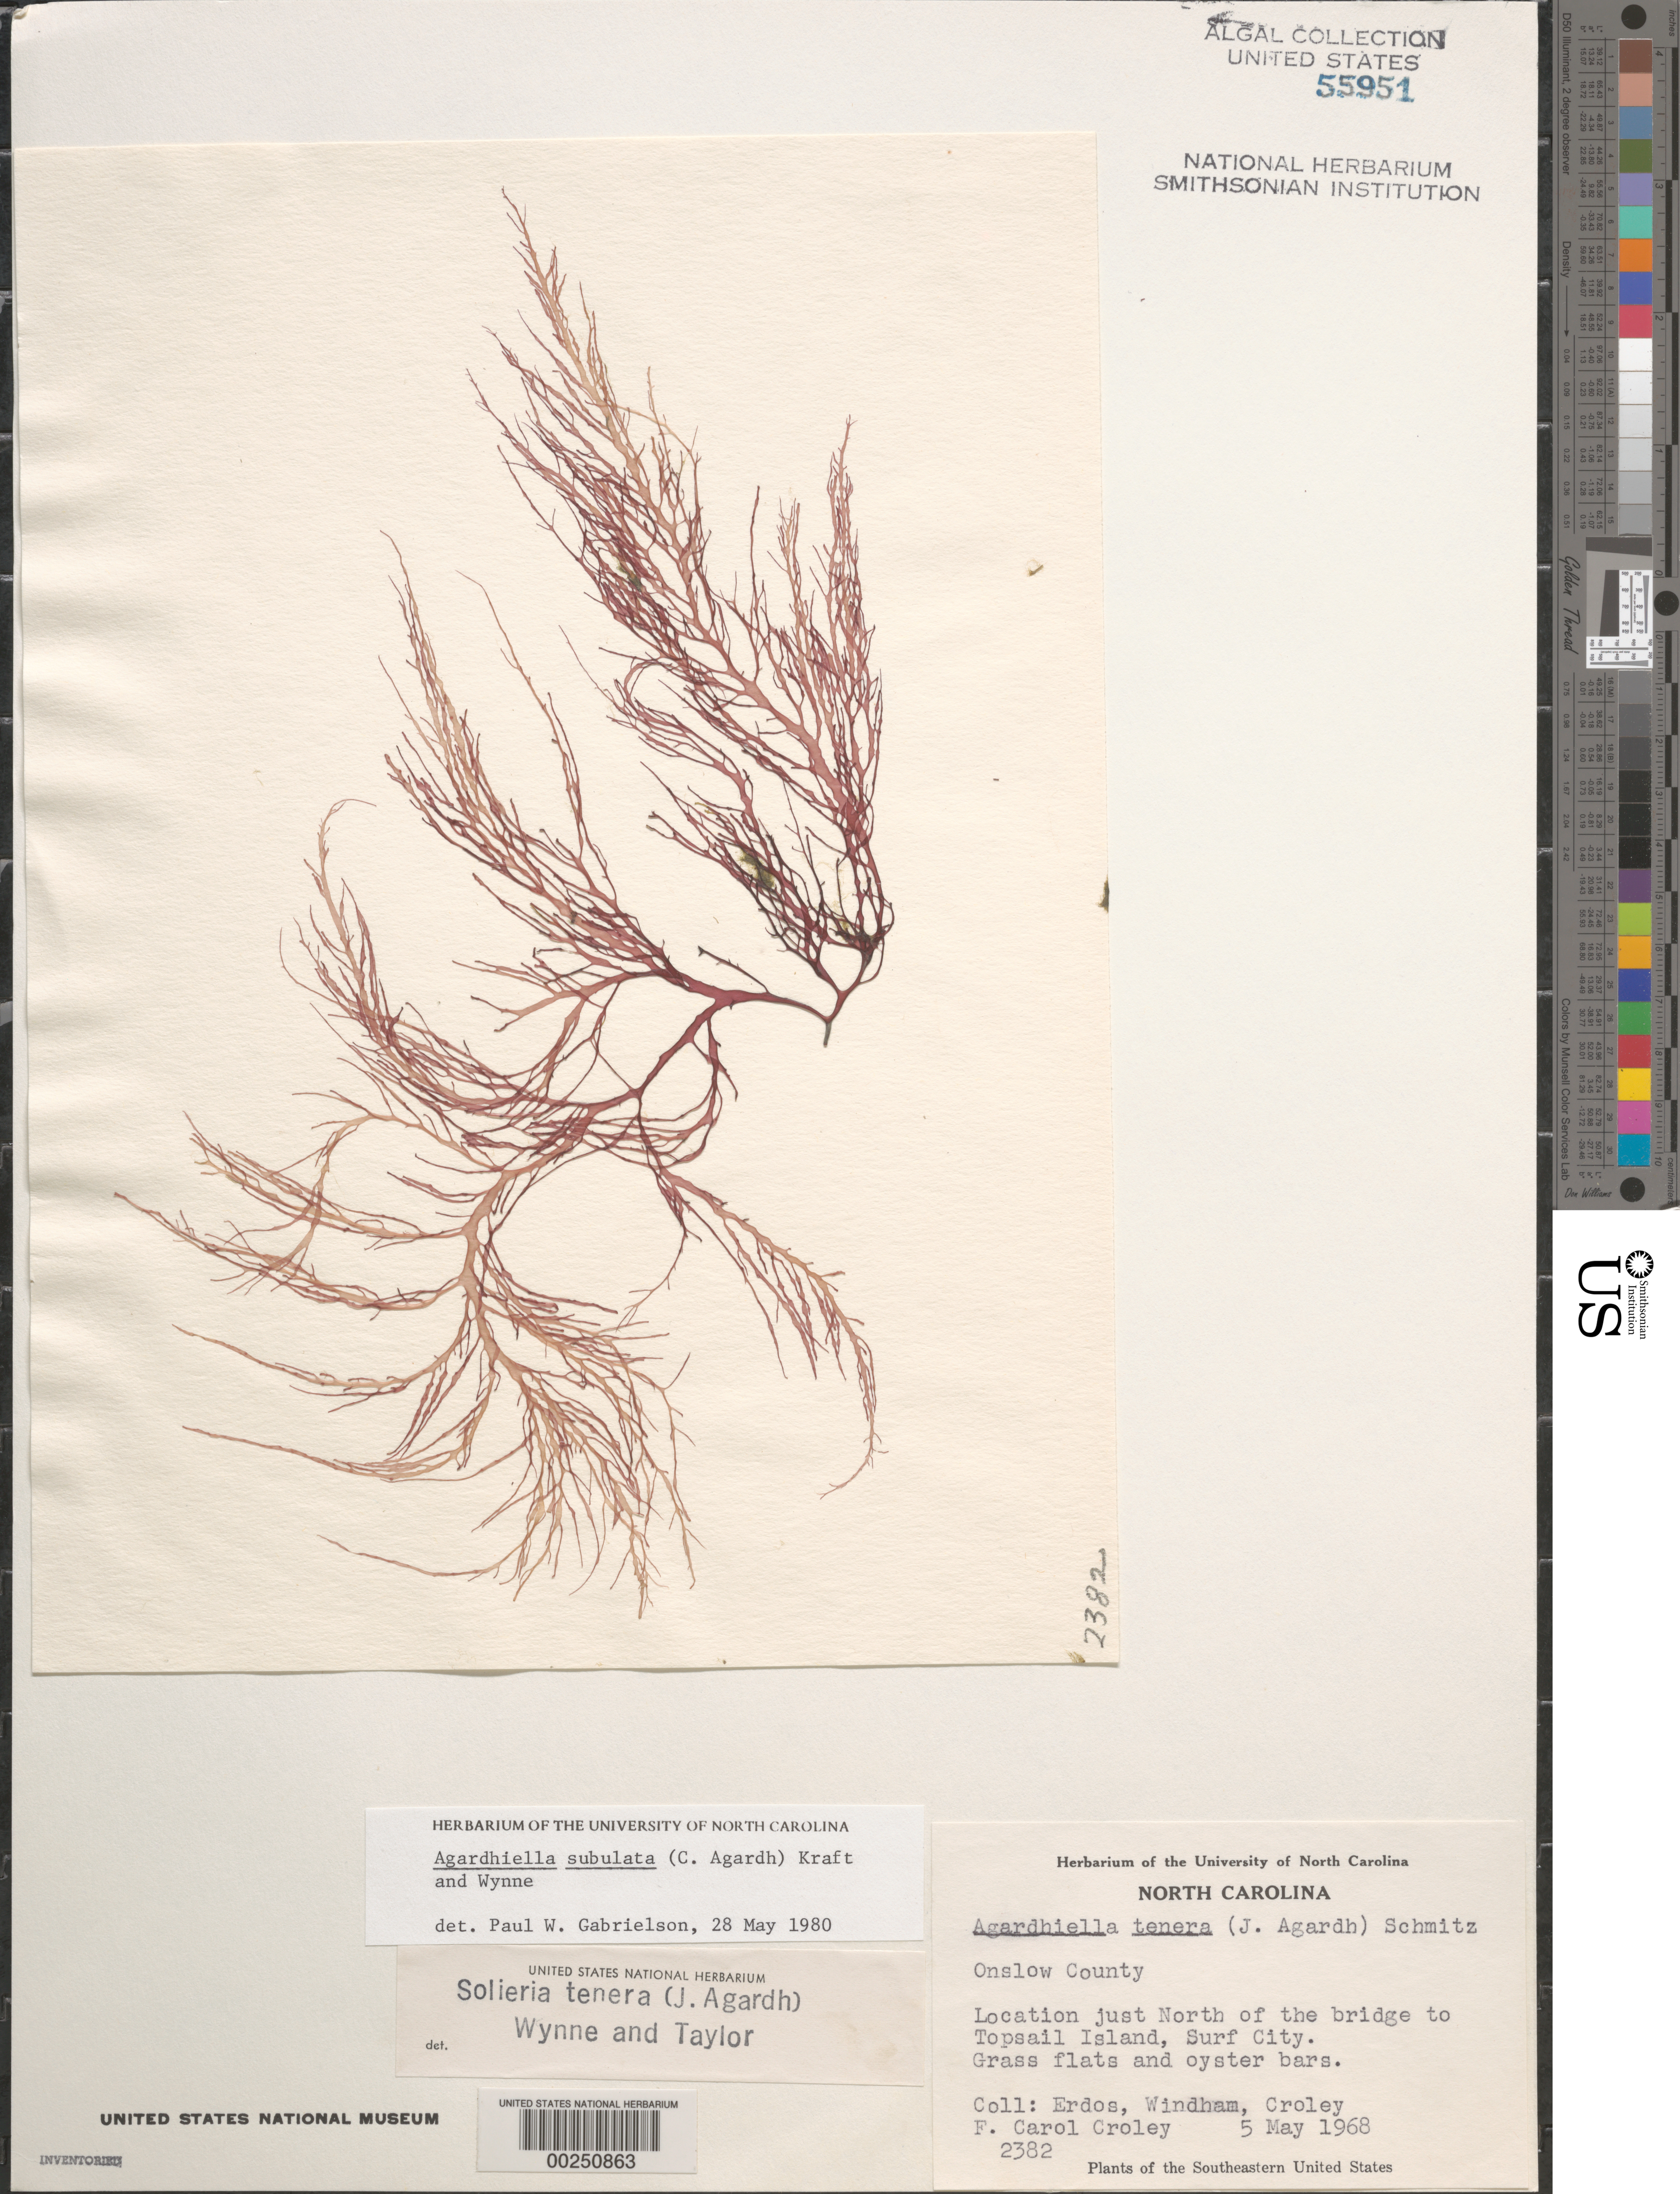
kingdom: Plantae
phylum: Rhodophyta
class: Florideophyceae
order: Gigartinales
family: Solieriaceae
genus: Agardhiella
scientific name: Agardhiella subulata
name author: (C. Agardh) G.T.Kraft & M.J. Wynne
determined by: Gabrielson, P. W.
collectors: -. Erdos, M. D. Windham & F. C. Croley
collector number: FCC 2382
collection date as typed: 05 May 1968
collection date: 1968-05-05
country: United States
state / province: North Carolina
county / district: Onslow County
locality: Surf City, just north of bridge to Topsail Island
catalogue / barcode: US 55951